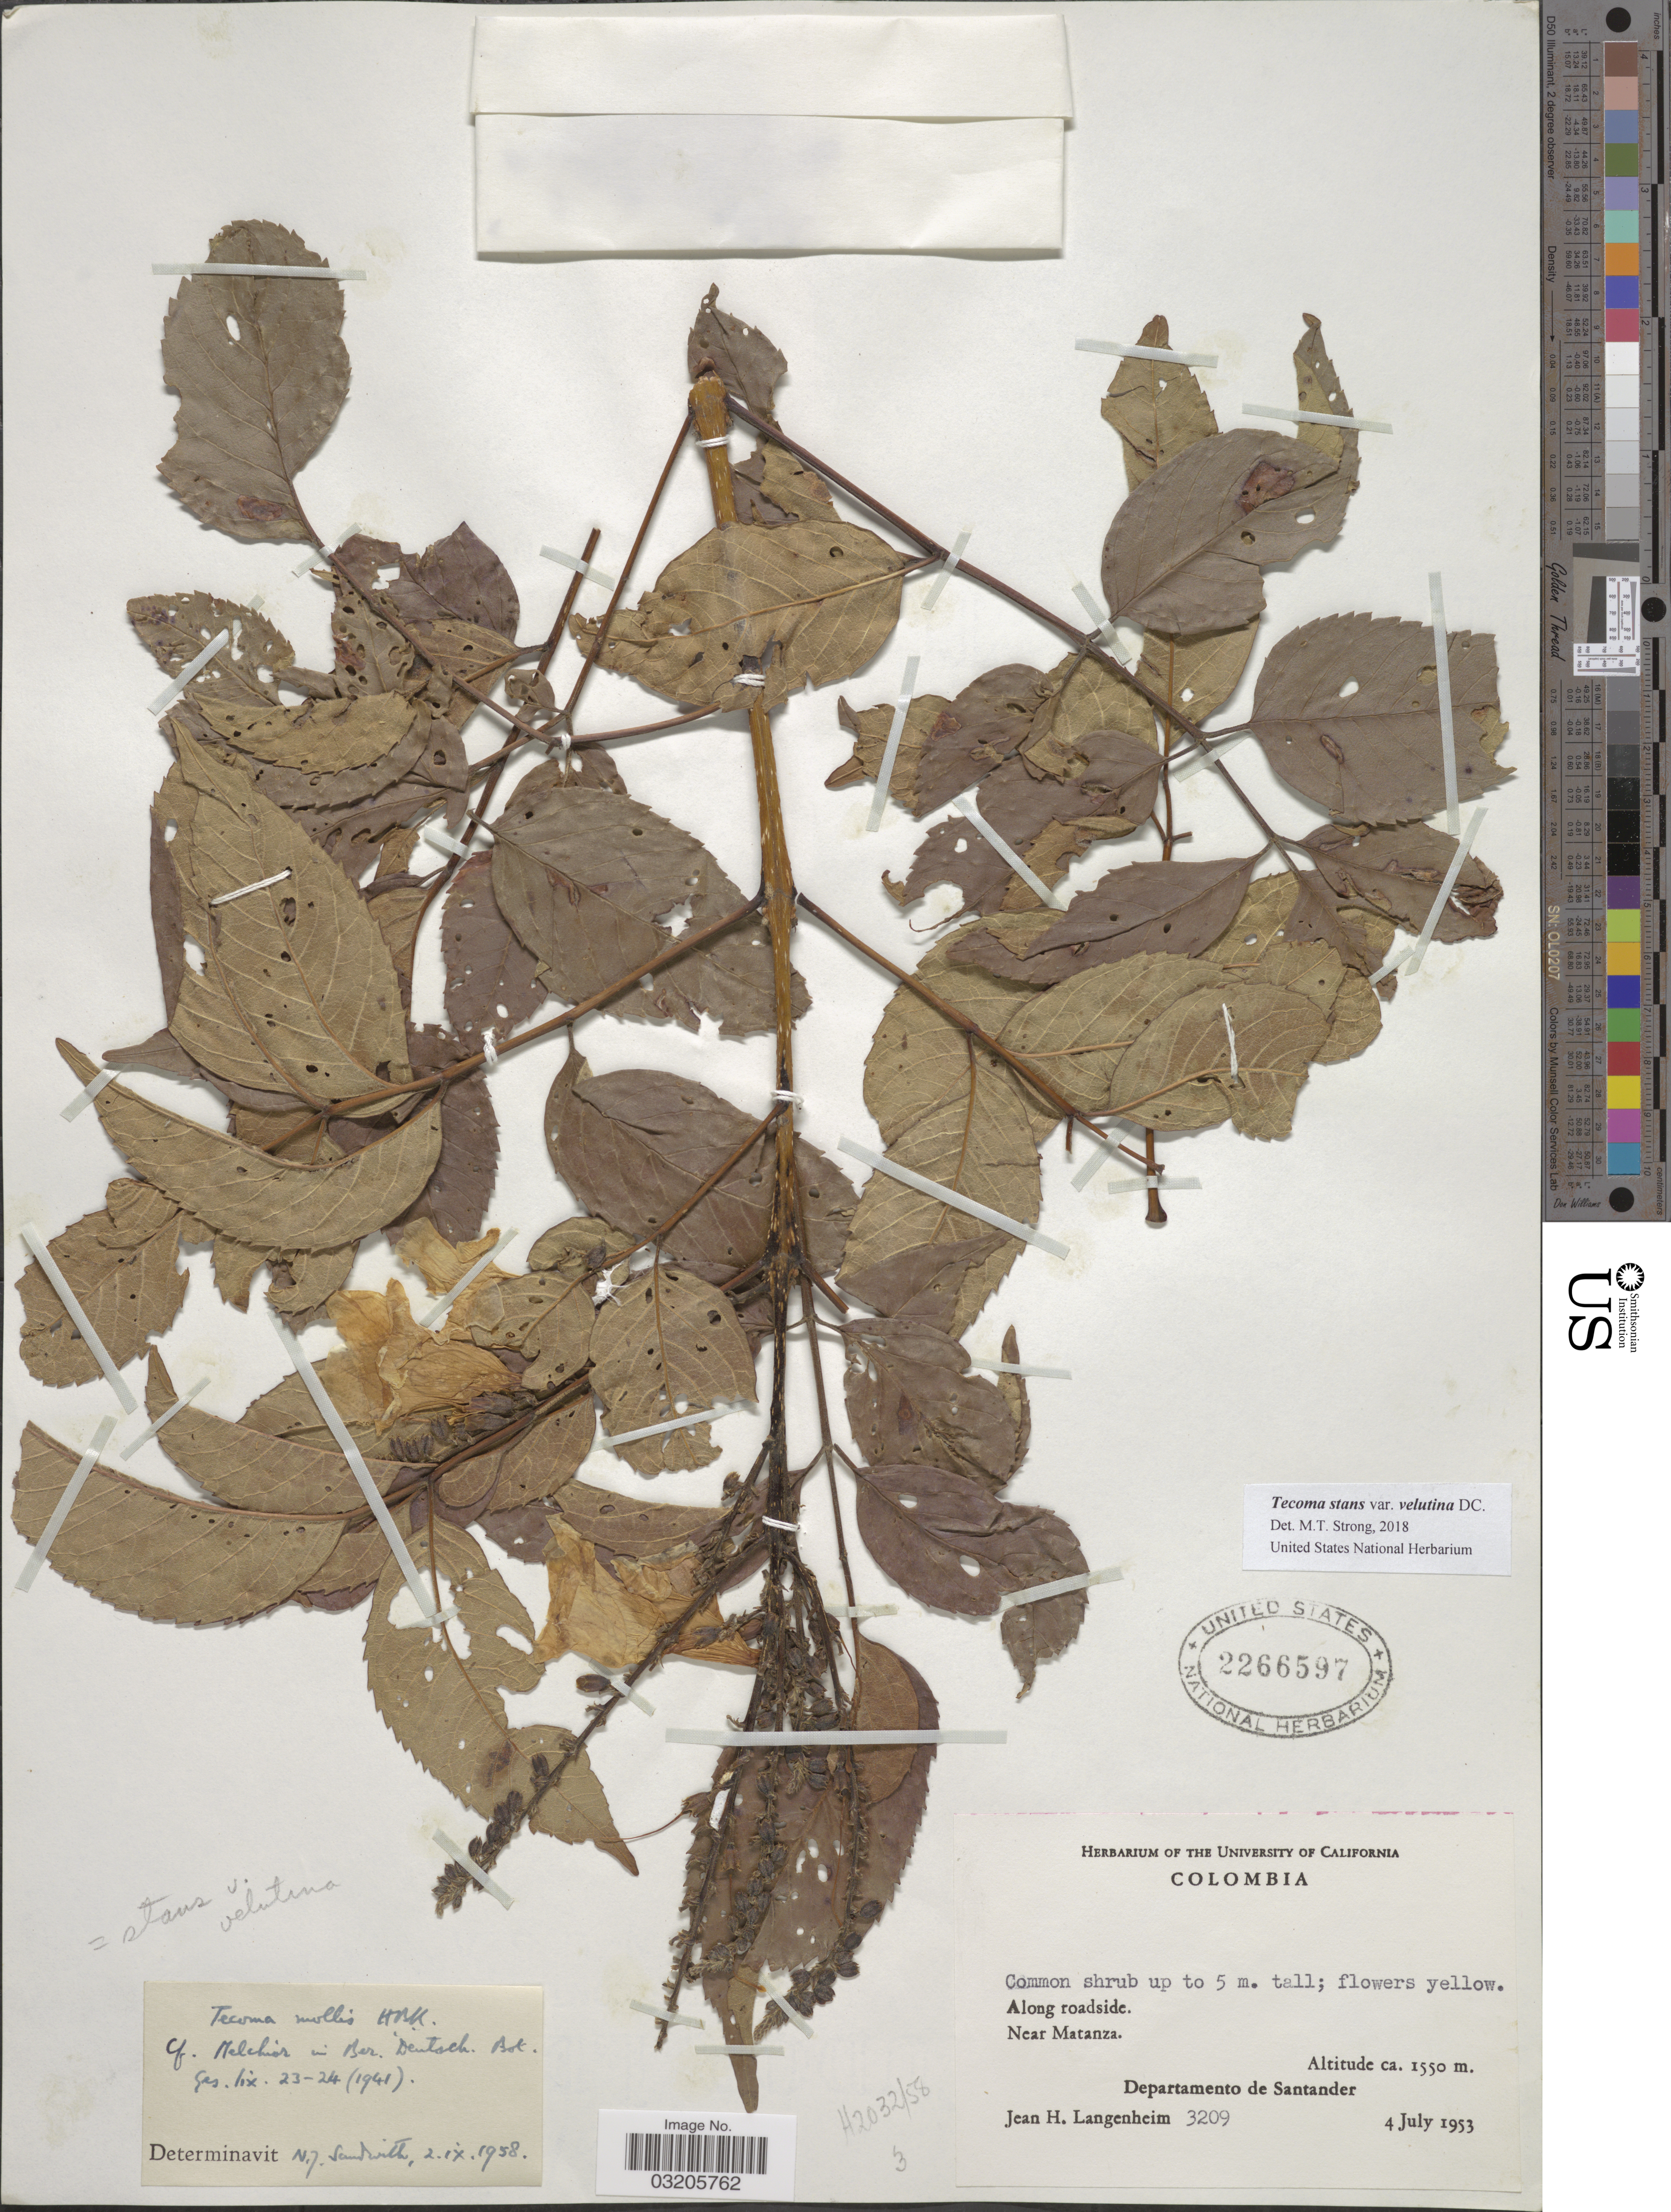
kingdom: Plantae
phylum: Tracheophyta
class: Magnoliopsida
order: Lamiales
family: Bignoniaceae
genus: Tecoma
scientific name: Tecoma stans var. velutina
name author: DC.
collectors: J. H. Langenheim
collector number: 3209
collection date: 1953-07-04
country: Colombia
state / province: Santander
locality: Near Matanza. Departamento de Santander.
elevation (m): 1550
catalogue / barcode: US 2266597